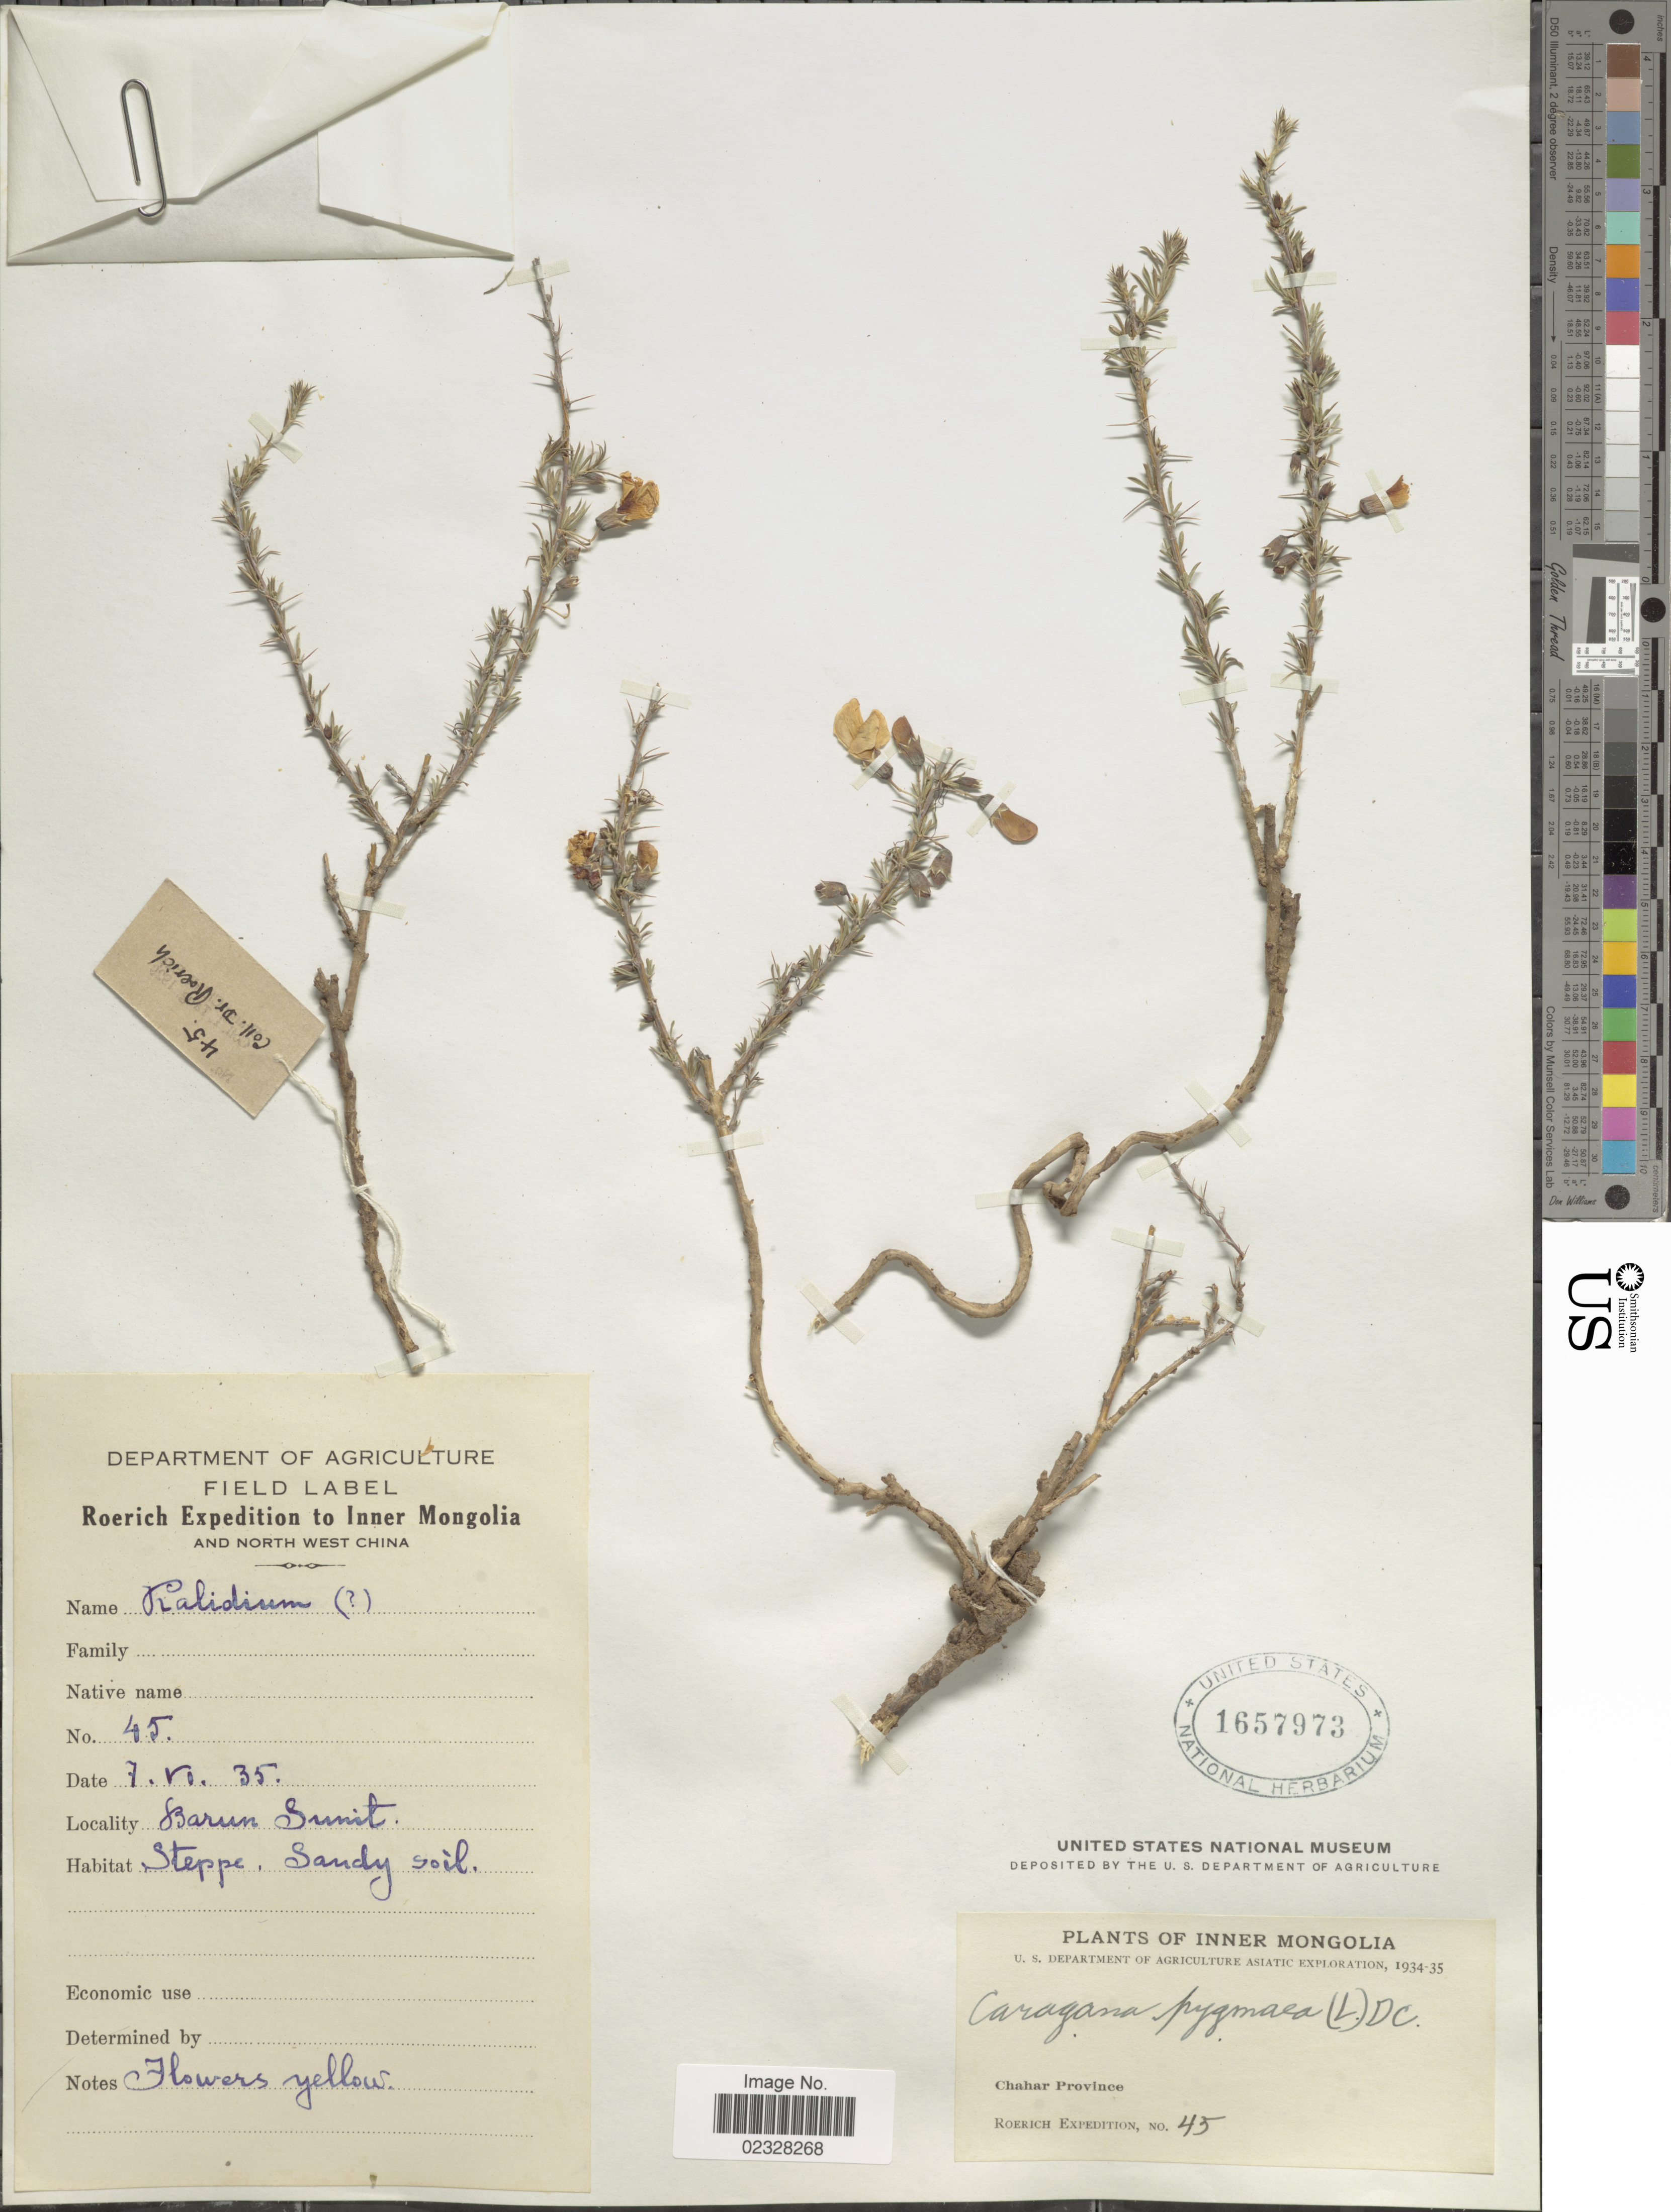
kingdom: Plantae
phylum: Tracheophyta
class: Magnoliopsida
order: Fabales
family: Fabaceae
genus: Caragana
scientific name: Caragana pygmaea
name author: (L.) DC.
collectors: Roerich Expedition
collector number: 45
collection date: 1935-06-07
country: China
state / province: Nei Monggol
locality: Barun Sunit, steppe, sandy soil, Inner Mongolia, Chahar Province.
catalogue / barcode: US 1657973